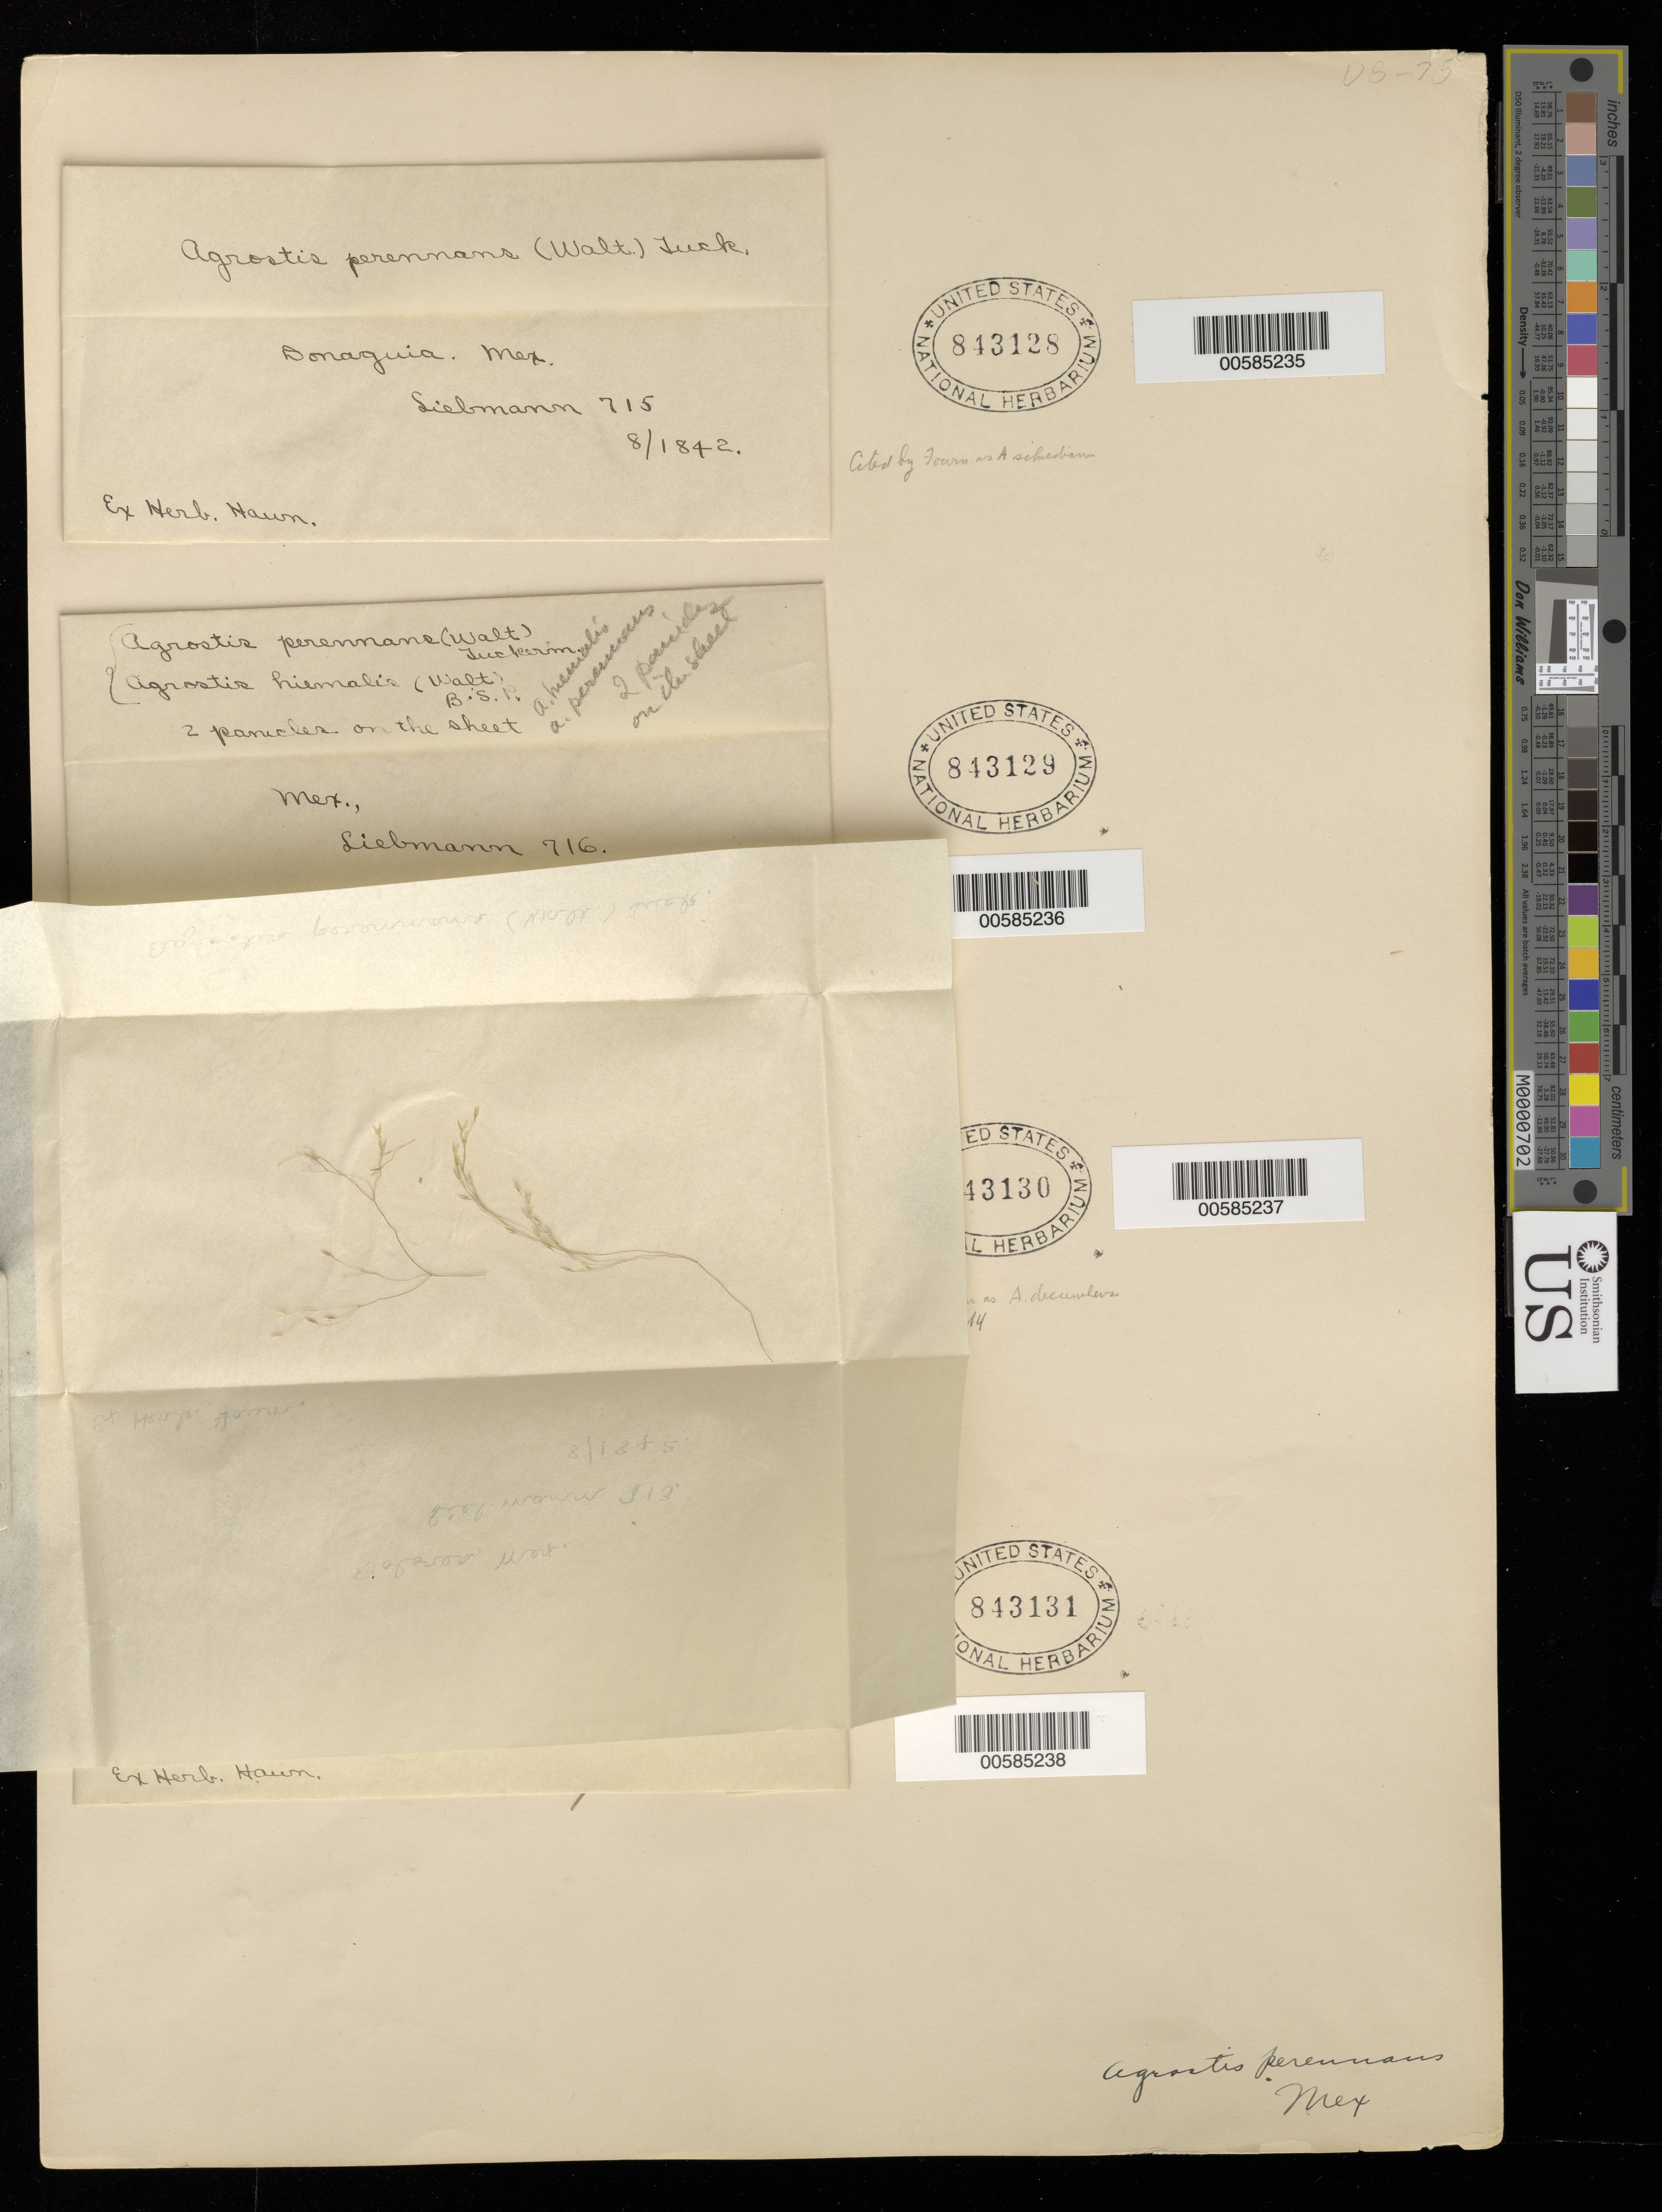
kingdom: Plantae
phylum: Tracheophyta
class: Liliopsida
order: Poales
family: Poaceae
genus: Agrostis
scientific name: Agrostis perennans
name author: (Walter) Tuck.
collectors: F. M. Liebmann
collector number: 713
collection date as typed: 0 Aug 1842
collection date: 1842-08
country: Mexico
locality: Dolores.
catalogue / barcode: US 843130